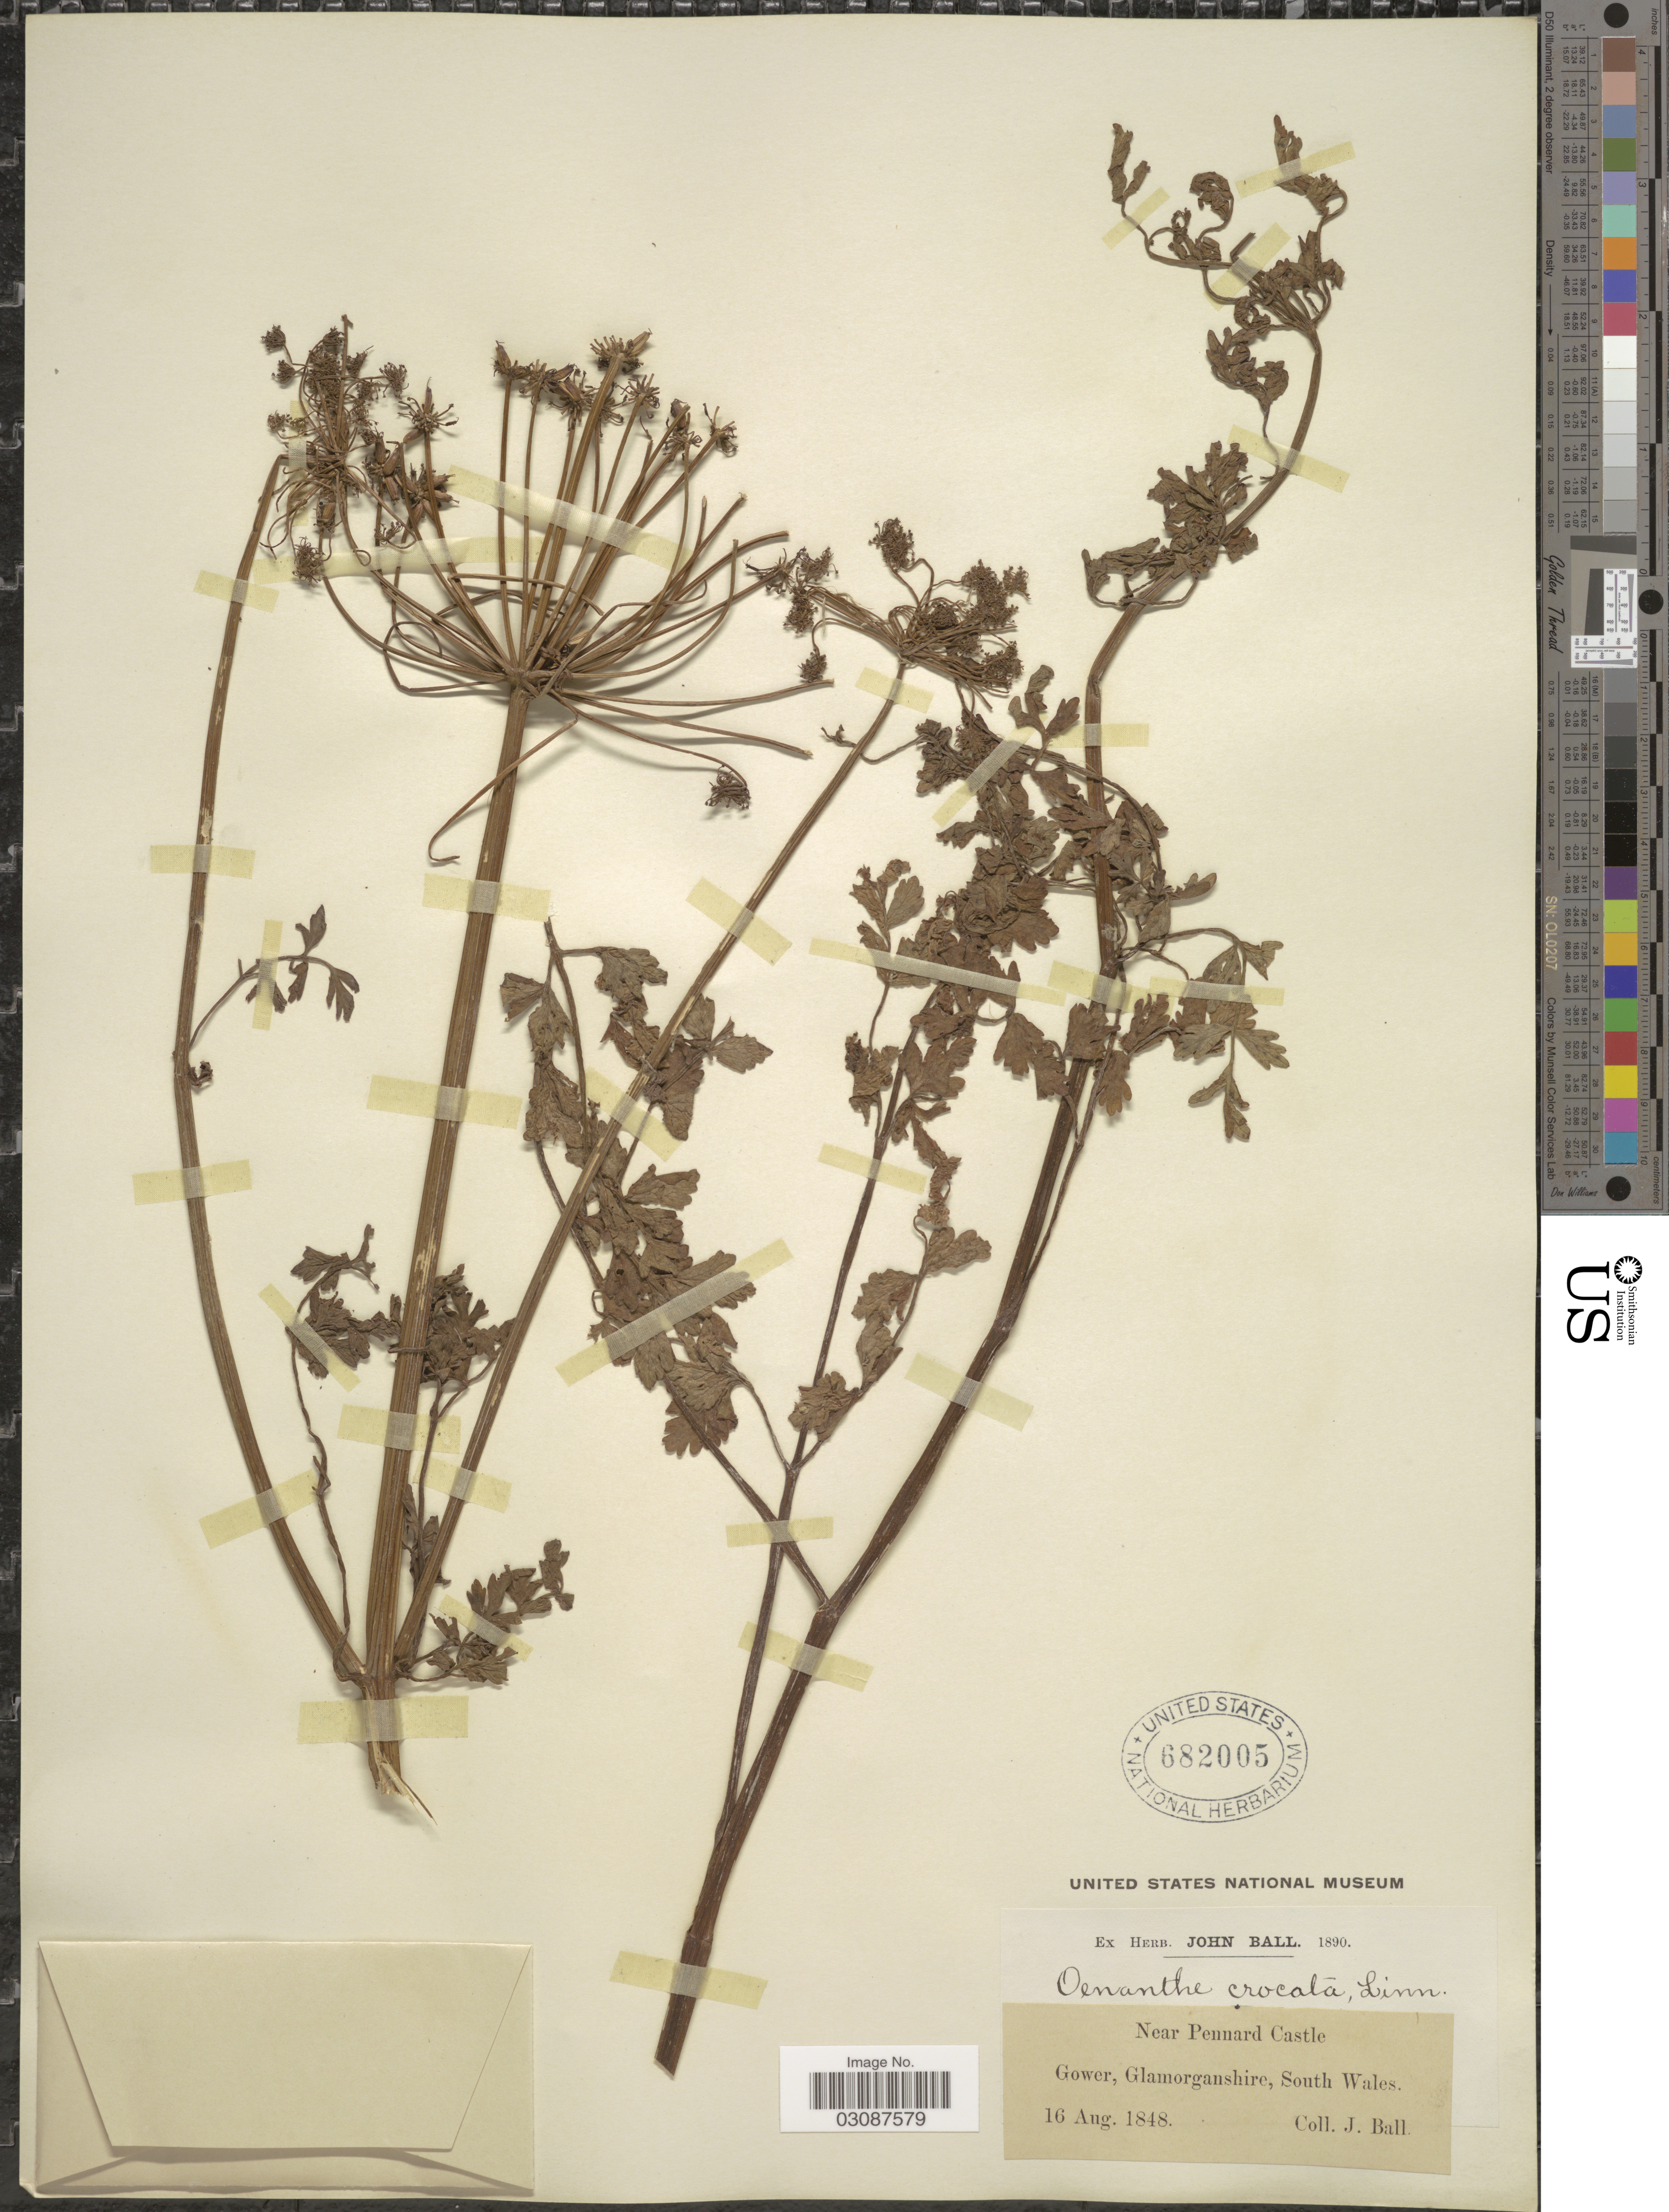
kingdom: Plantae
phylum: Tracheophyta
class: Magnoliopsida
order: Apiales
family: Apiaceae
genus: Oenanthe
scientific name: Oenanthe crocata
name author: L.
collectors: J. Ball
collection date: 1848-08-16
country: United Kingdom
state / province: Wales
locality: Near Pennard Castle. Gower, Glamorganshire, South Wales.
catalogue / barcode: US 682005